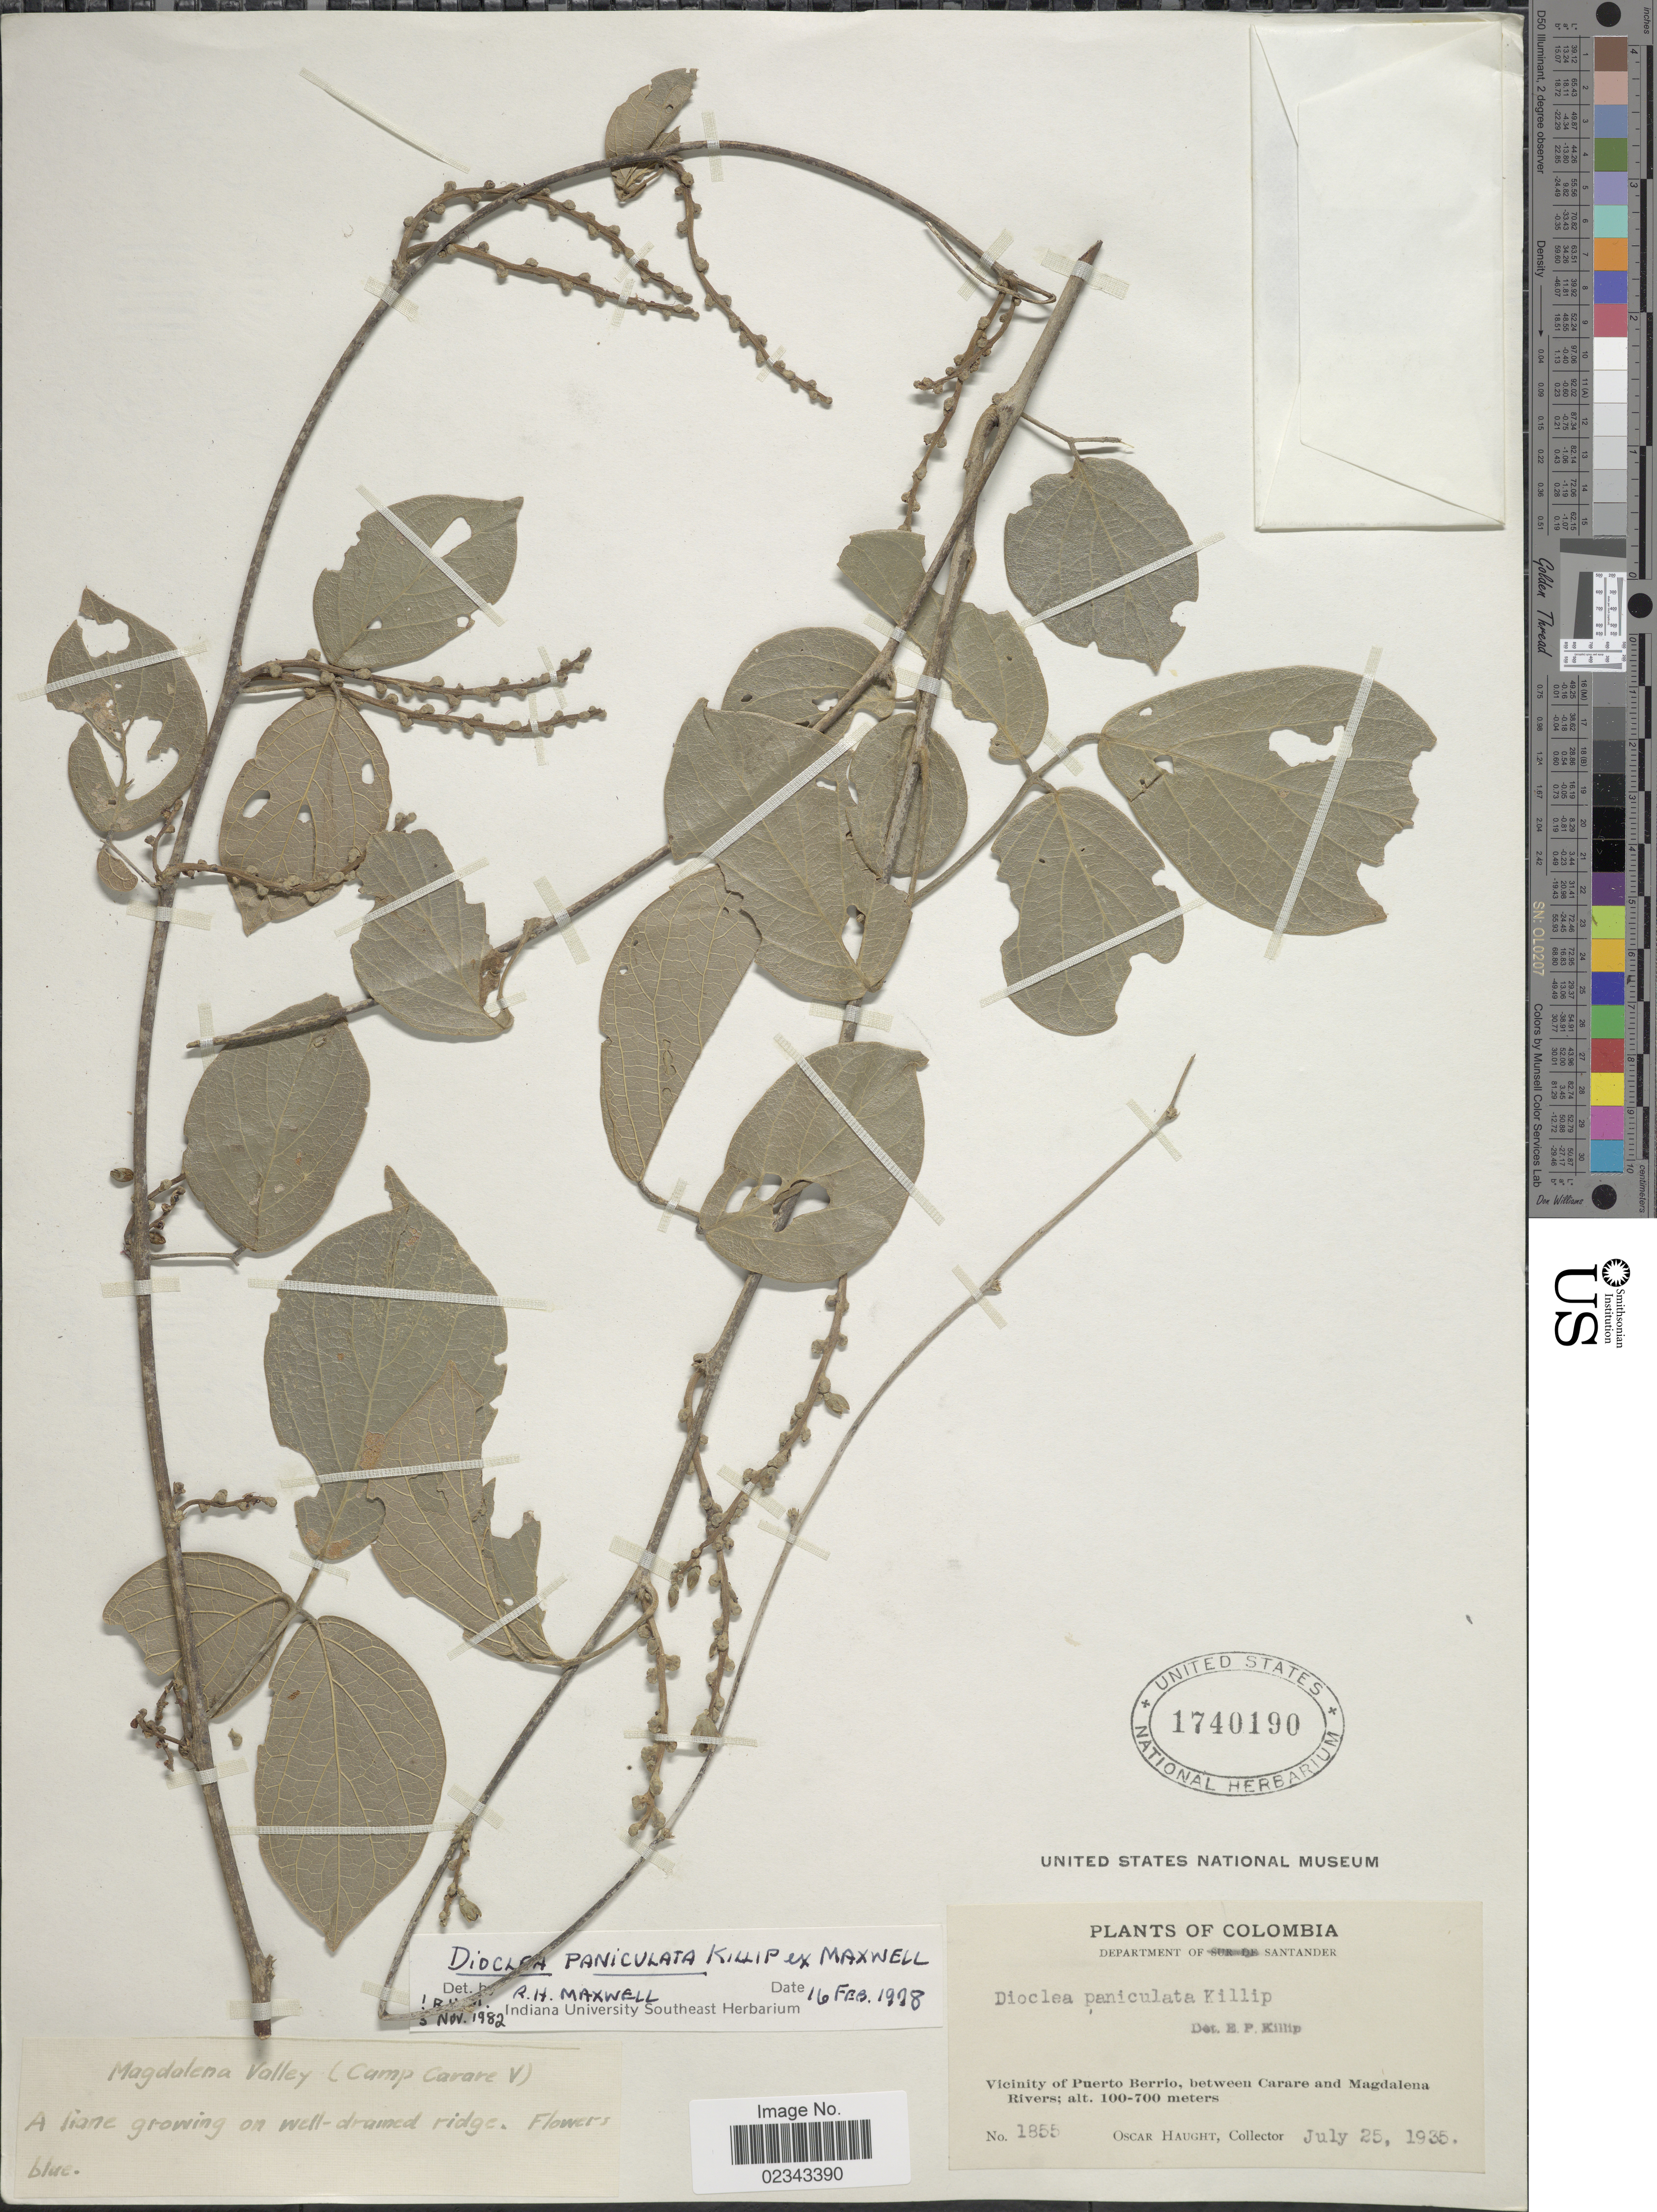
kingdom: Plantae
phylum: Tracheophyta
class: Magnoliopsida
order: Fabales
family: Fabaceae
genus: Dioclea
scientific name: Dioclea paniculata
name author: Killip ex R.H. Maxwell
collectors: O. L. Haught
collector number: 1855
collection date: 1935-07-25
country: Colombia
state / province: Santander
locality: Department of Santander, Vicinity of Puerto Berrio, between Carare and Magdalena Rivers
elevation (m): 100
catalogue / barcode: US 1740190